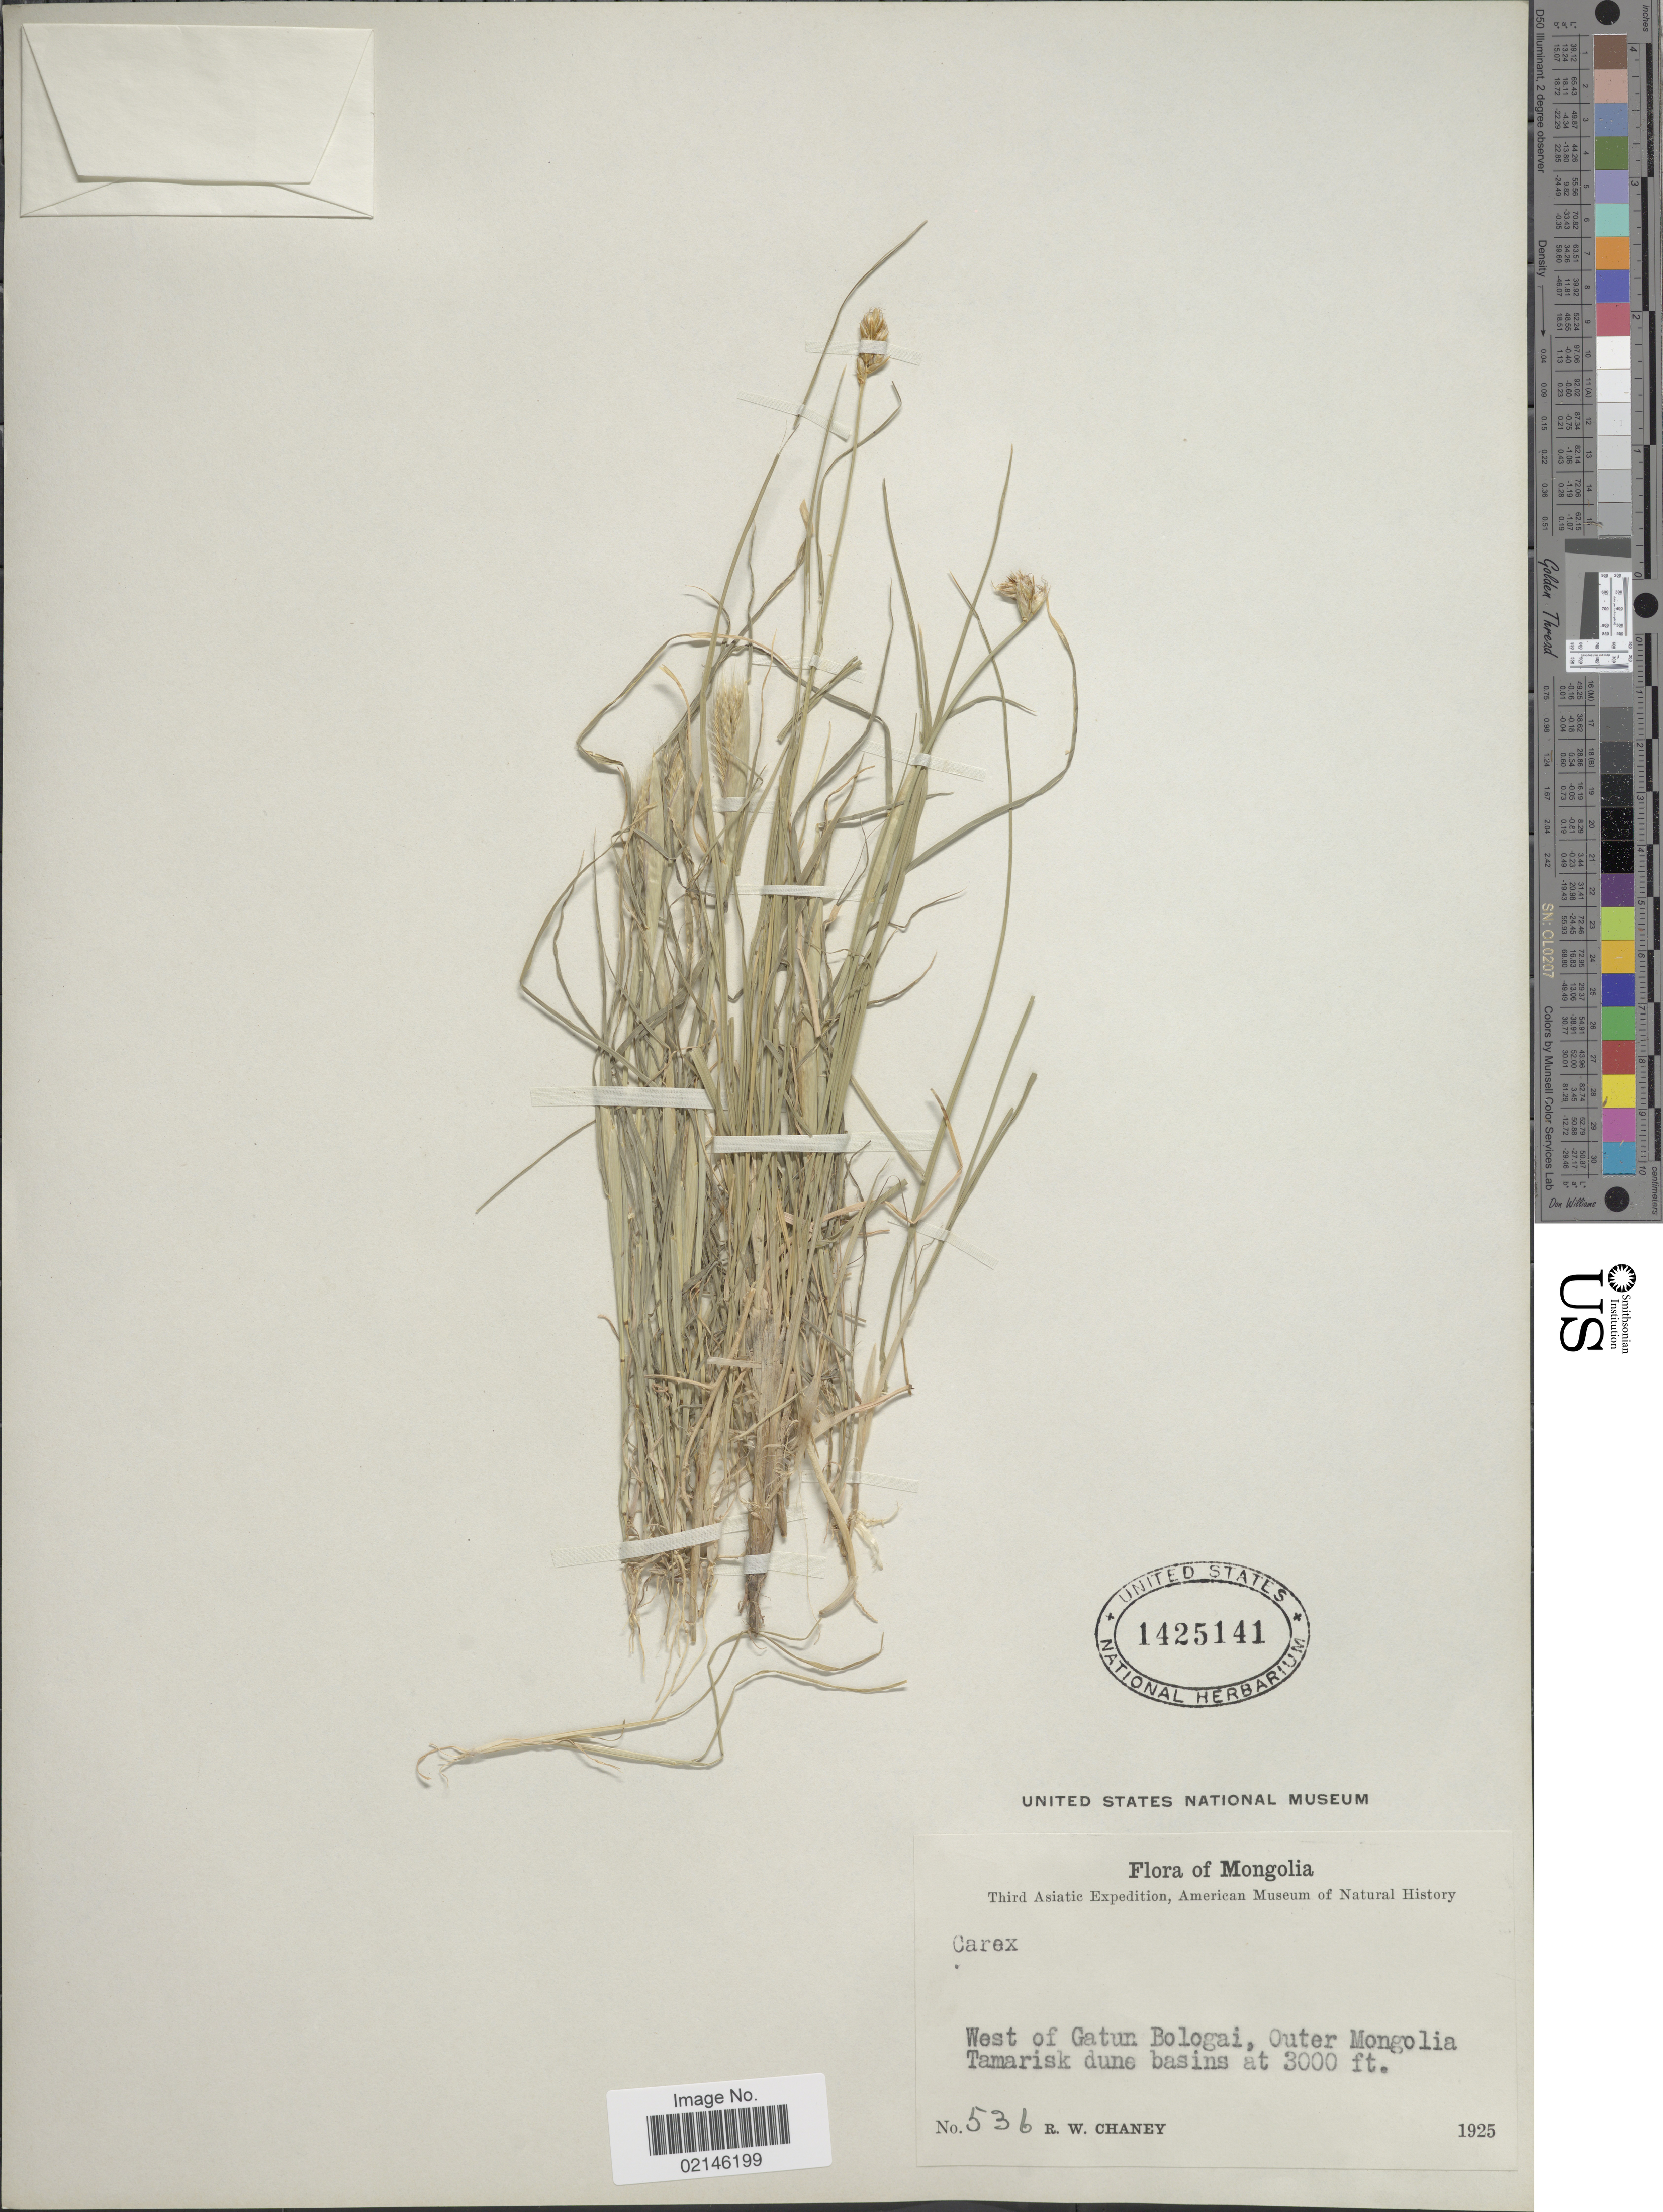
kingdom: Plantae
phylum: Tracheophyta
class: Liliopsida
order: Poales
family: Cyperaceae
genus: Carex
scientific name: Carex sp.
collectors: R. Chaney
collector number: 536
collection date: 1925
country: Mongolia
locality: West of Gatun Bologai, Outer Mongolia. Tamarisk dune basins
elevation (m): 914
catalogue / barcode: US 1425141